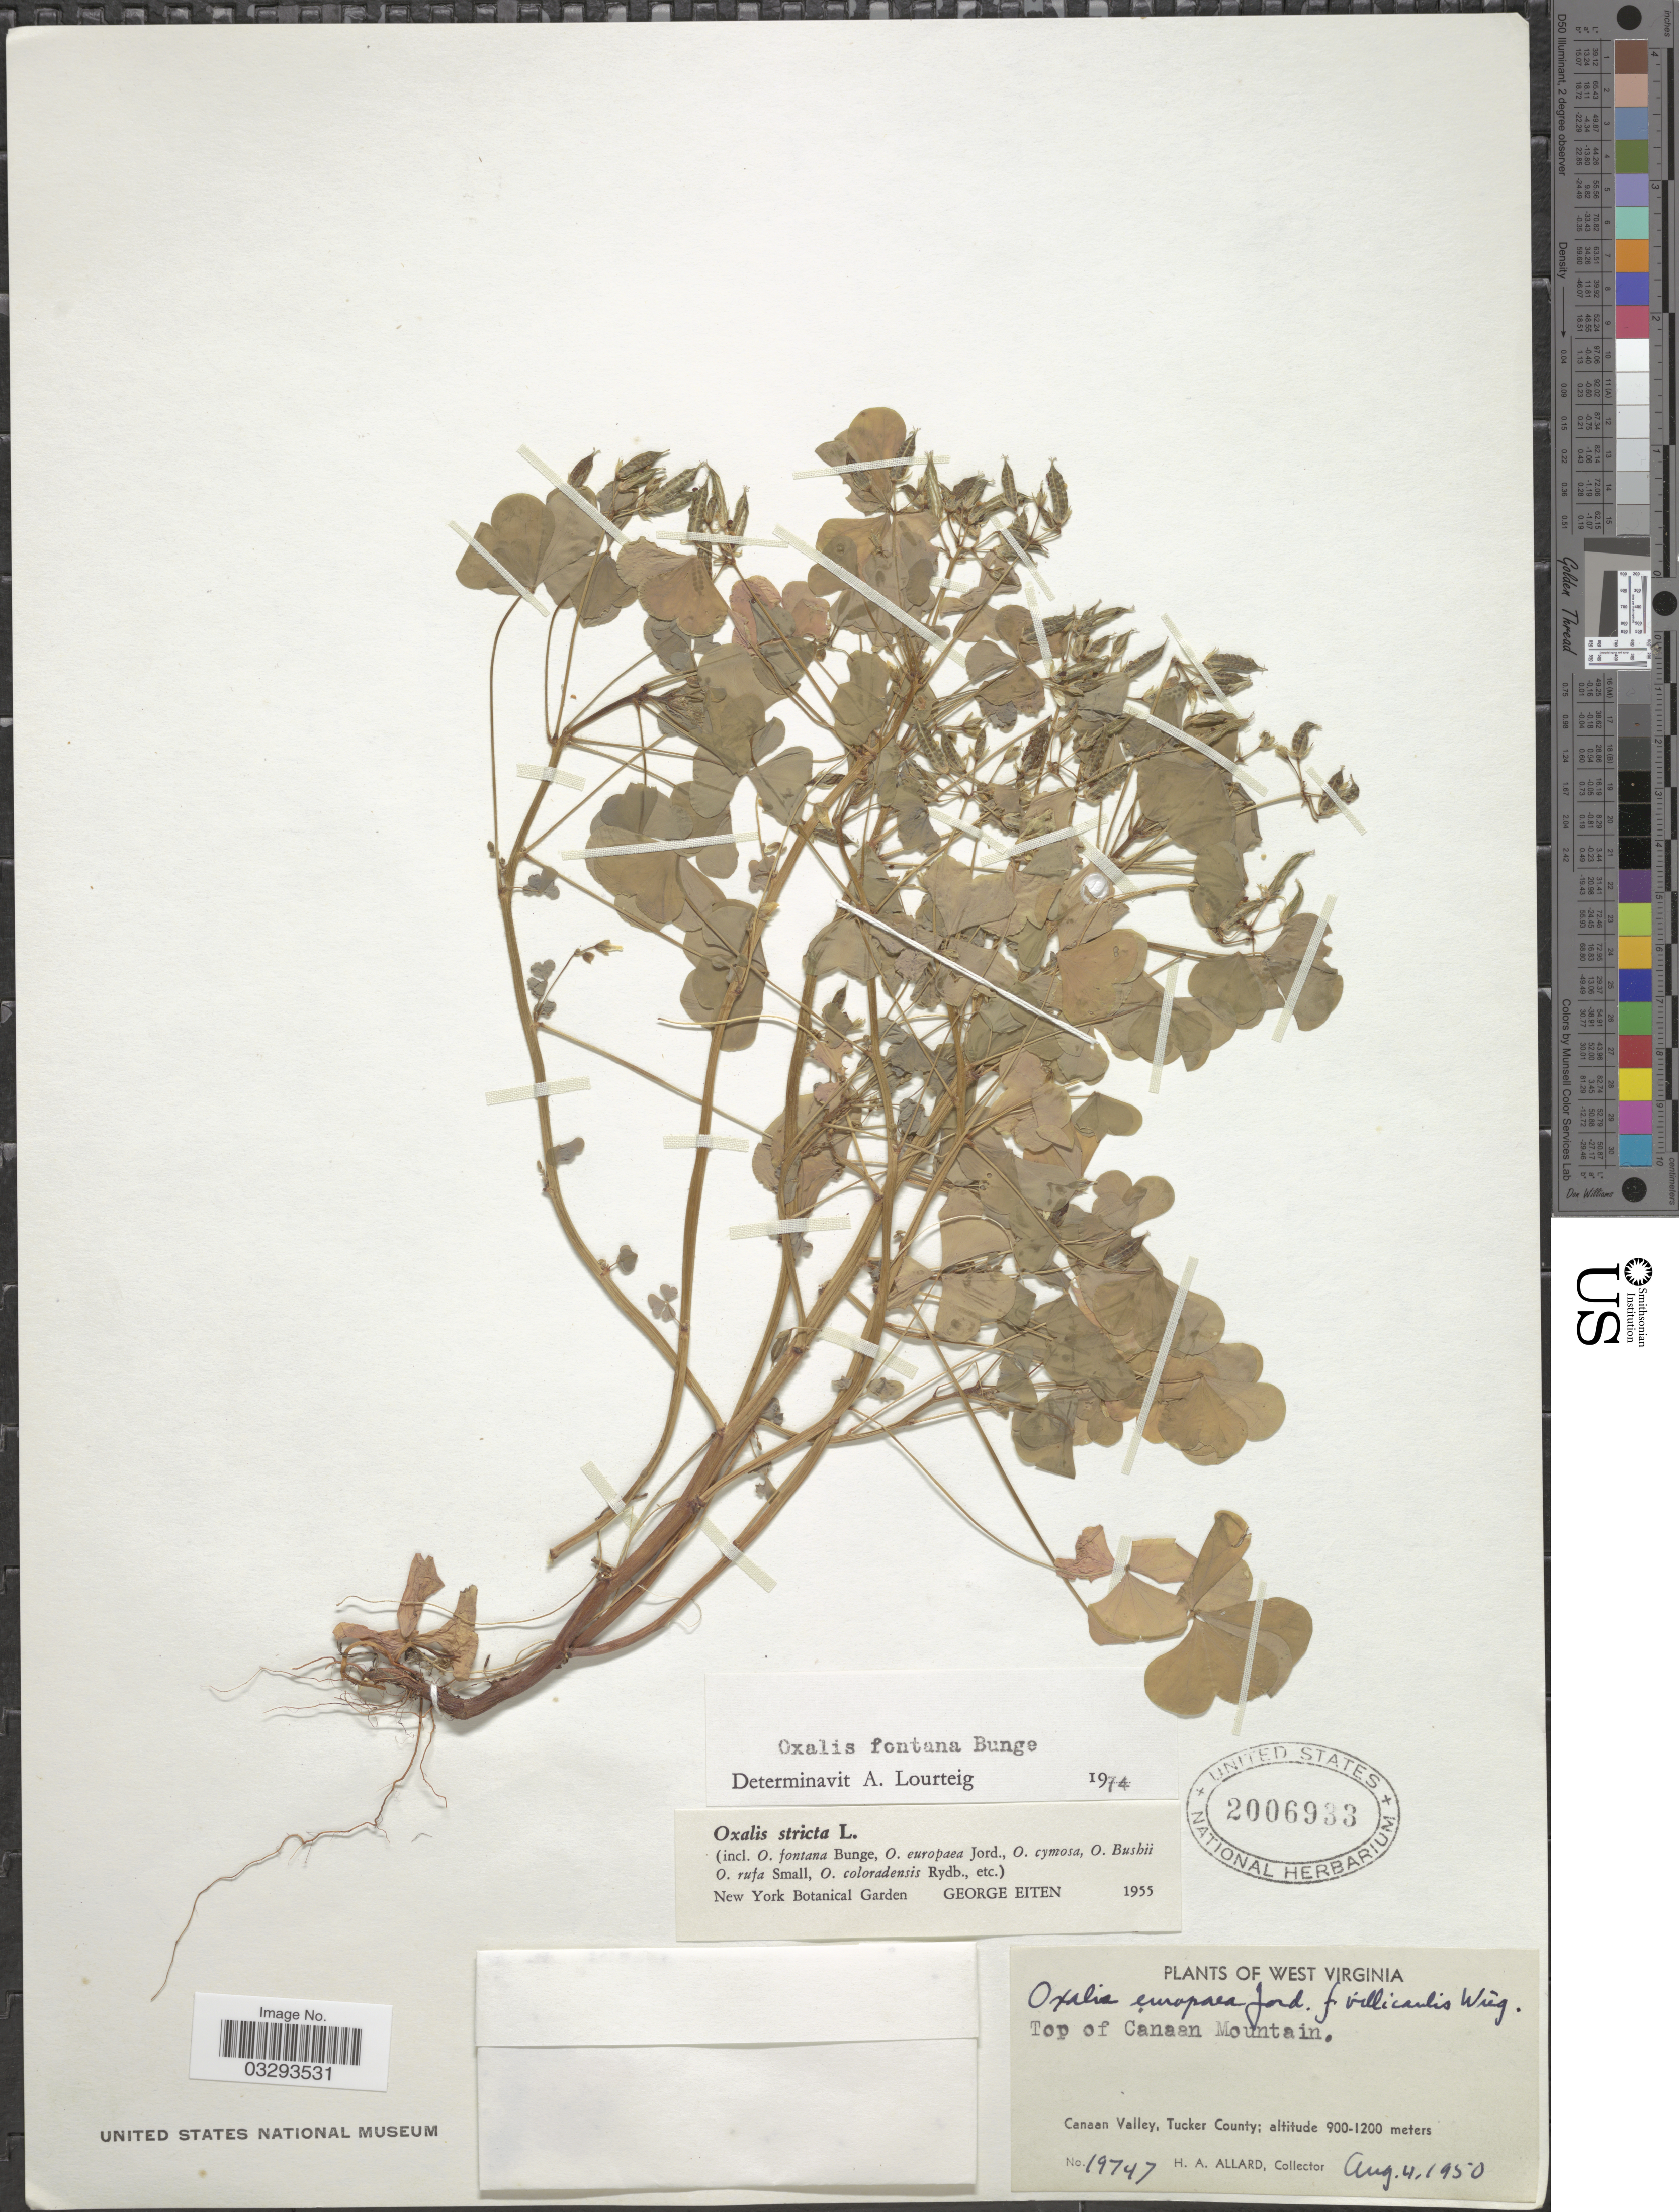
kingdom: Plantae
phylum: Tracheophyta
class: Magnoliopsida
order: Oxalidales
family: Oxalidaceae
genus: Oxalis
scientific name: Oxalis fontana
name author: Bunge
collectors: H. A. Allard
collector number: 19747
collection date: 1950-08-04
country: United States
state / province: West Virginia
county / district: Tucker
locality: Top of Canaan Mountain. Canaan Valley, Tucker County.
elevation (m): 900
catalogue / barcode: US 2006933